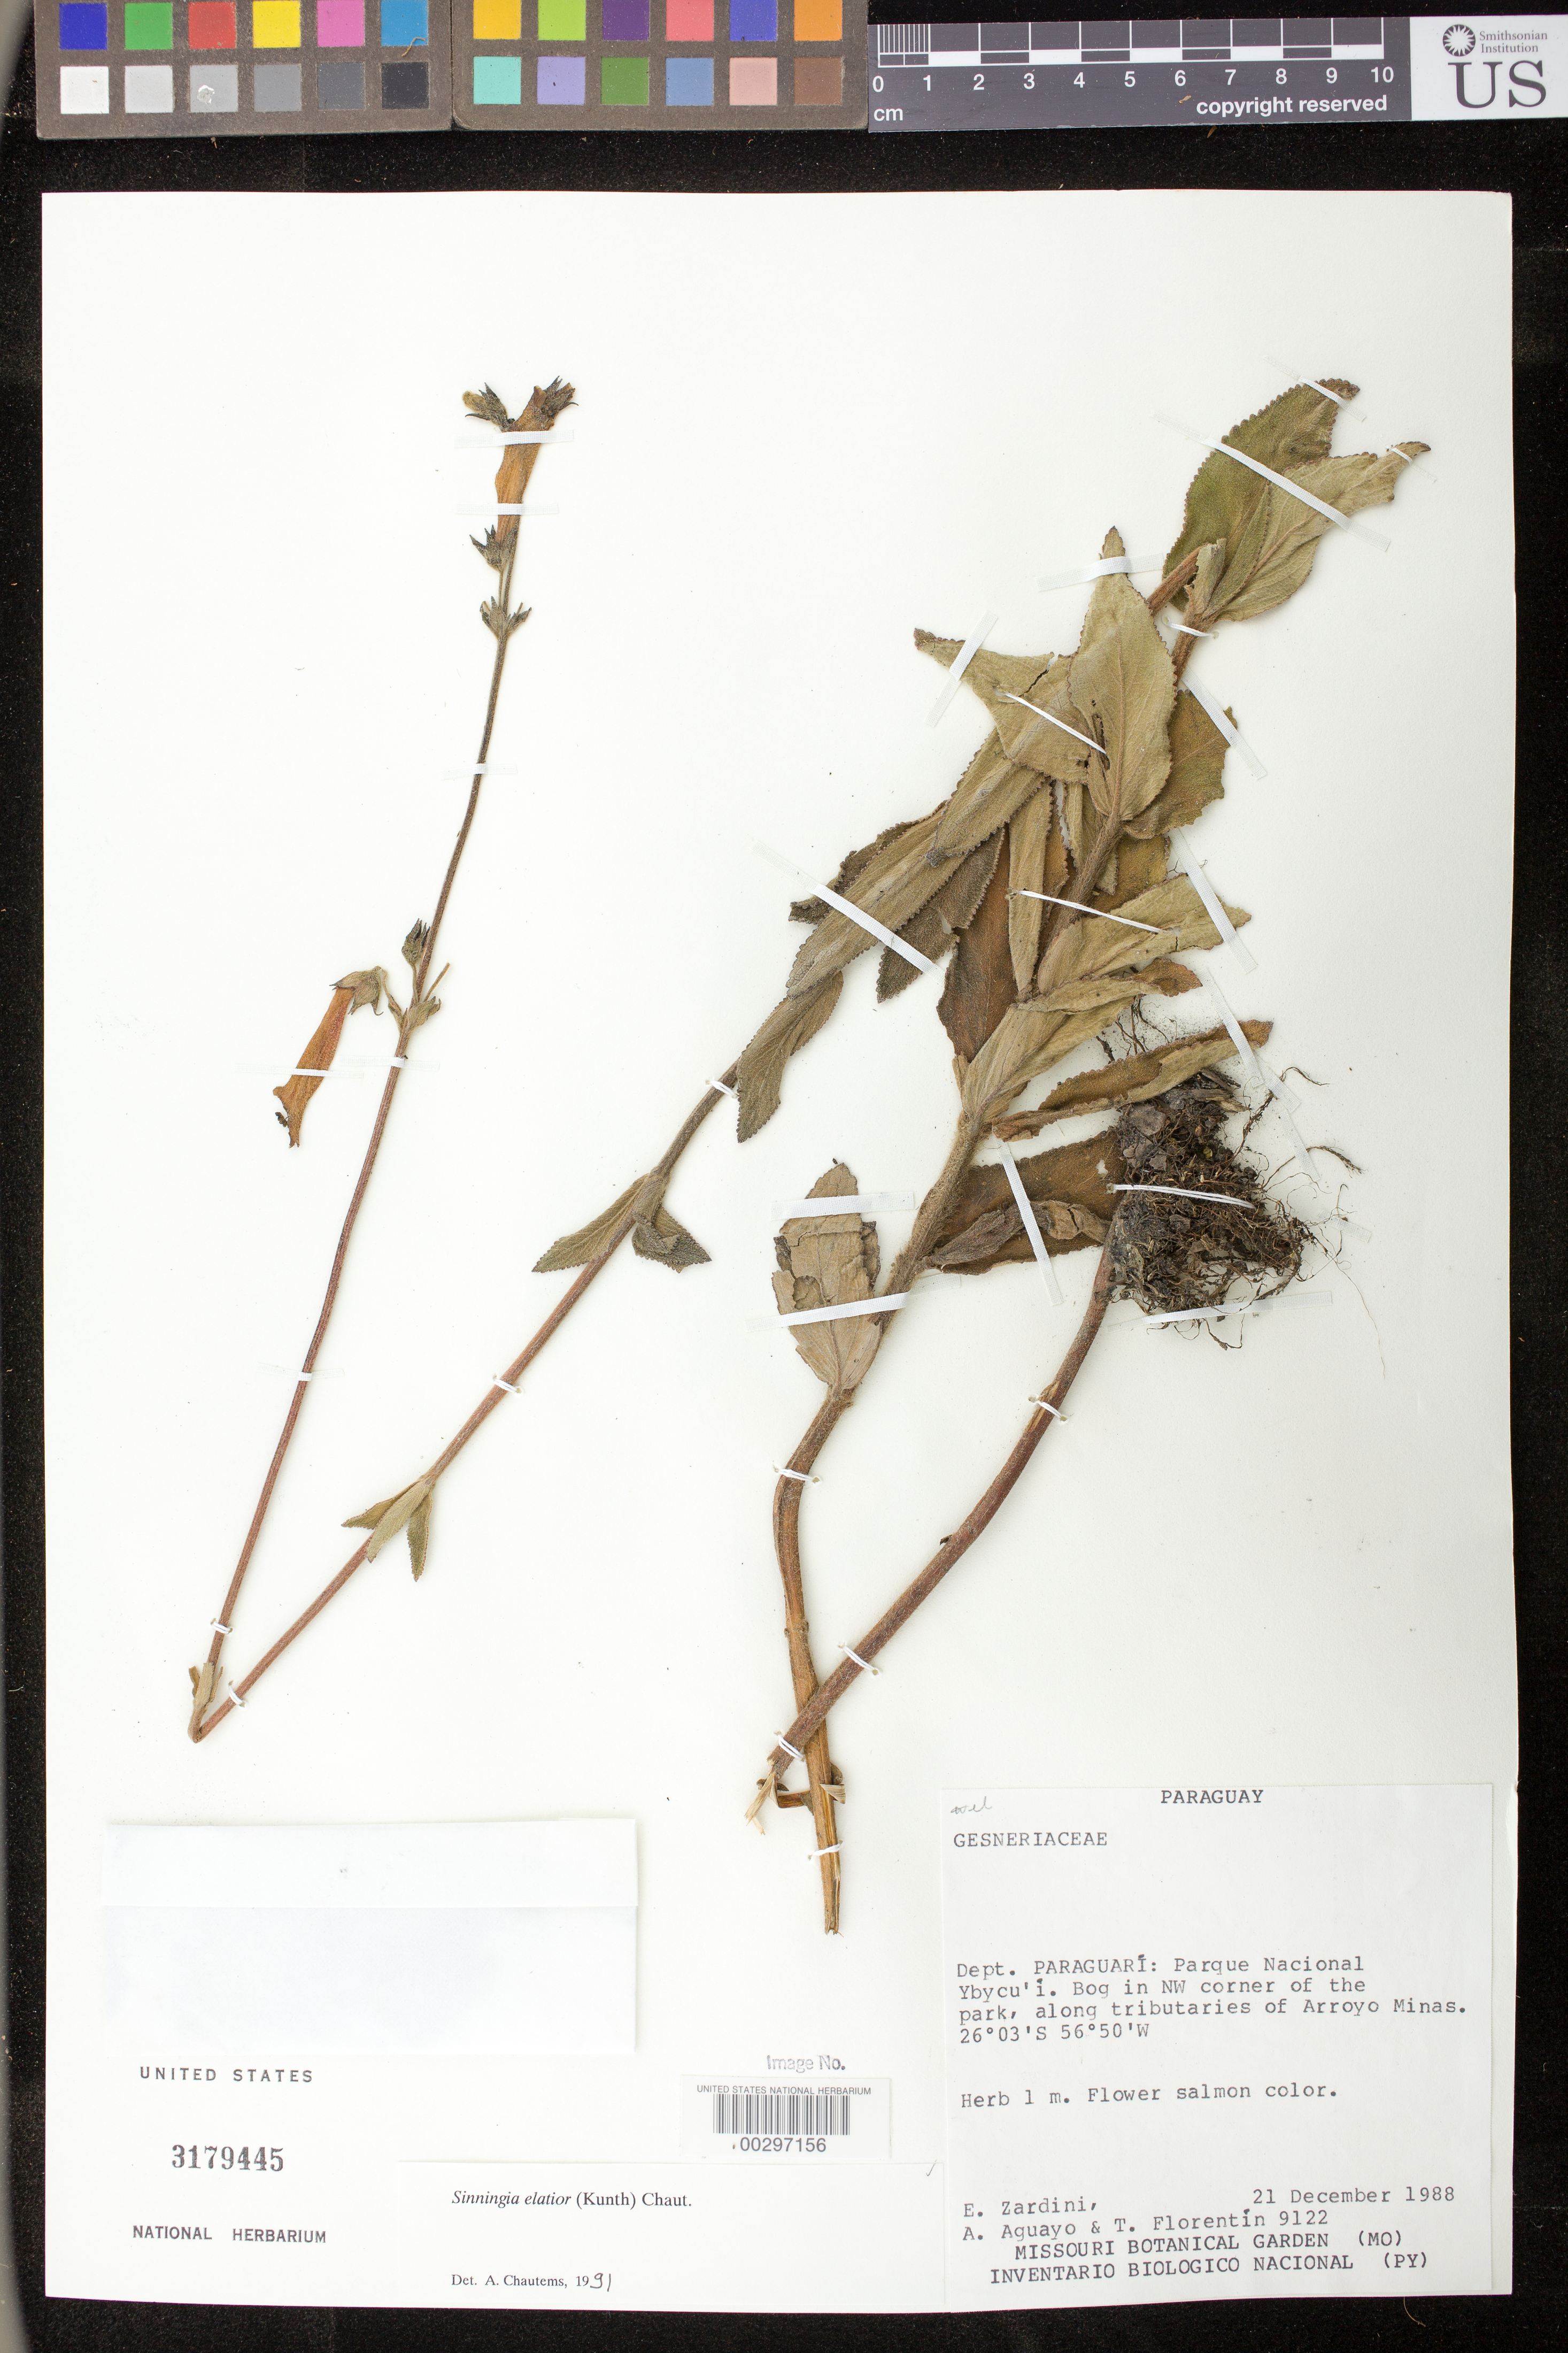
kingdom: Plantae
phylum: Tracheophyta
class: Magnoliopsida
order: Lamiales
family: Gesneriaceae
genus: Sinningia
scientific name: Sinningia elatior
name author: (Kunth) Chautems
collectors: E. M. Zardini, A. Aguayo & T. Florentin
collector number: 9122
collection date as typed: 21 Dec 1988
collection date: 1988-12-21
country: Paraguay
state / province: Paraguarí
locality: Ybycu'i National Park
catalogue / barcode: US 3179445